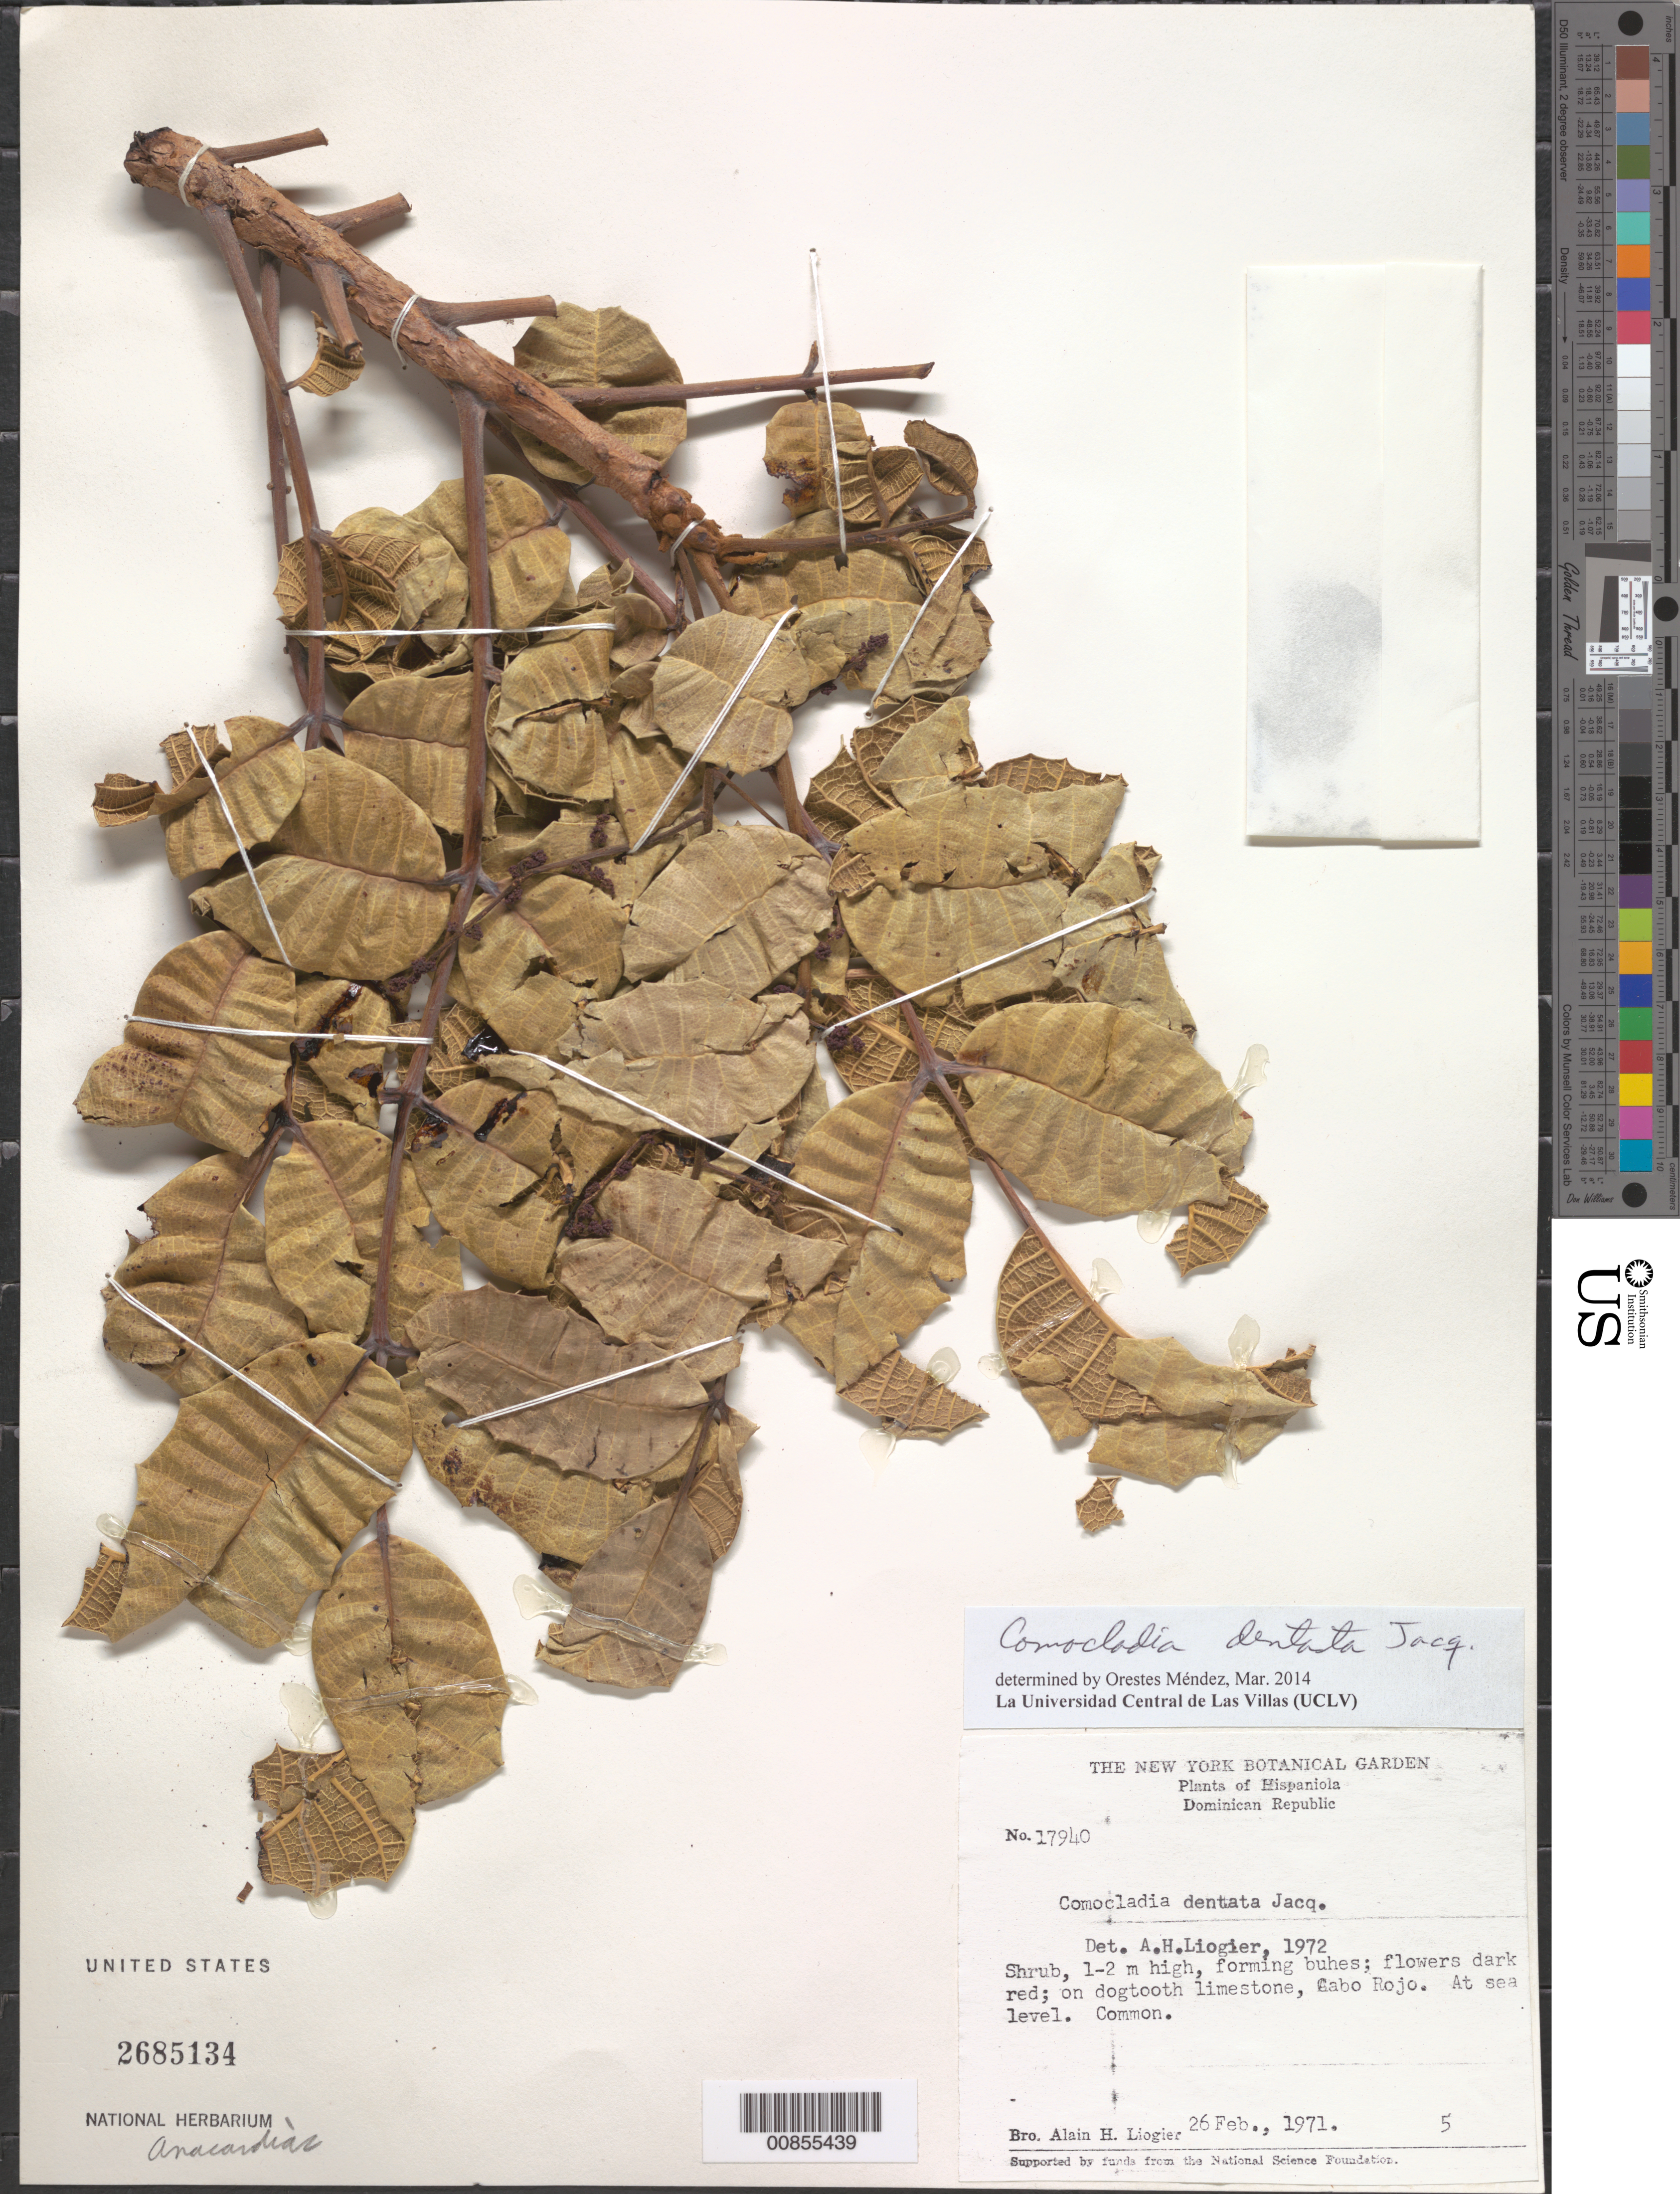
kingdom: Plantae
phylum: Tracheophyta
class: Magnoliopsida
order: Sapindales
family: Anacardiaceae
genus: Comocladia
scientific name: Comocladia dentata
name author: Jacq.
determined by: Méndez, Orestes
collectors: A. H. Liogier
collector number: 17940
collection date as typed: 26 Feb 1971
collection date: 1971-02-26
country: Dominican Republic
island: Hispaniola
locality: Cabo Rojo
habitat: On dogtooth limestone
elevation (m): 0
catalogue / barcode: US 2685134